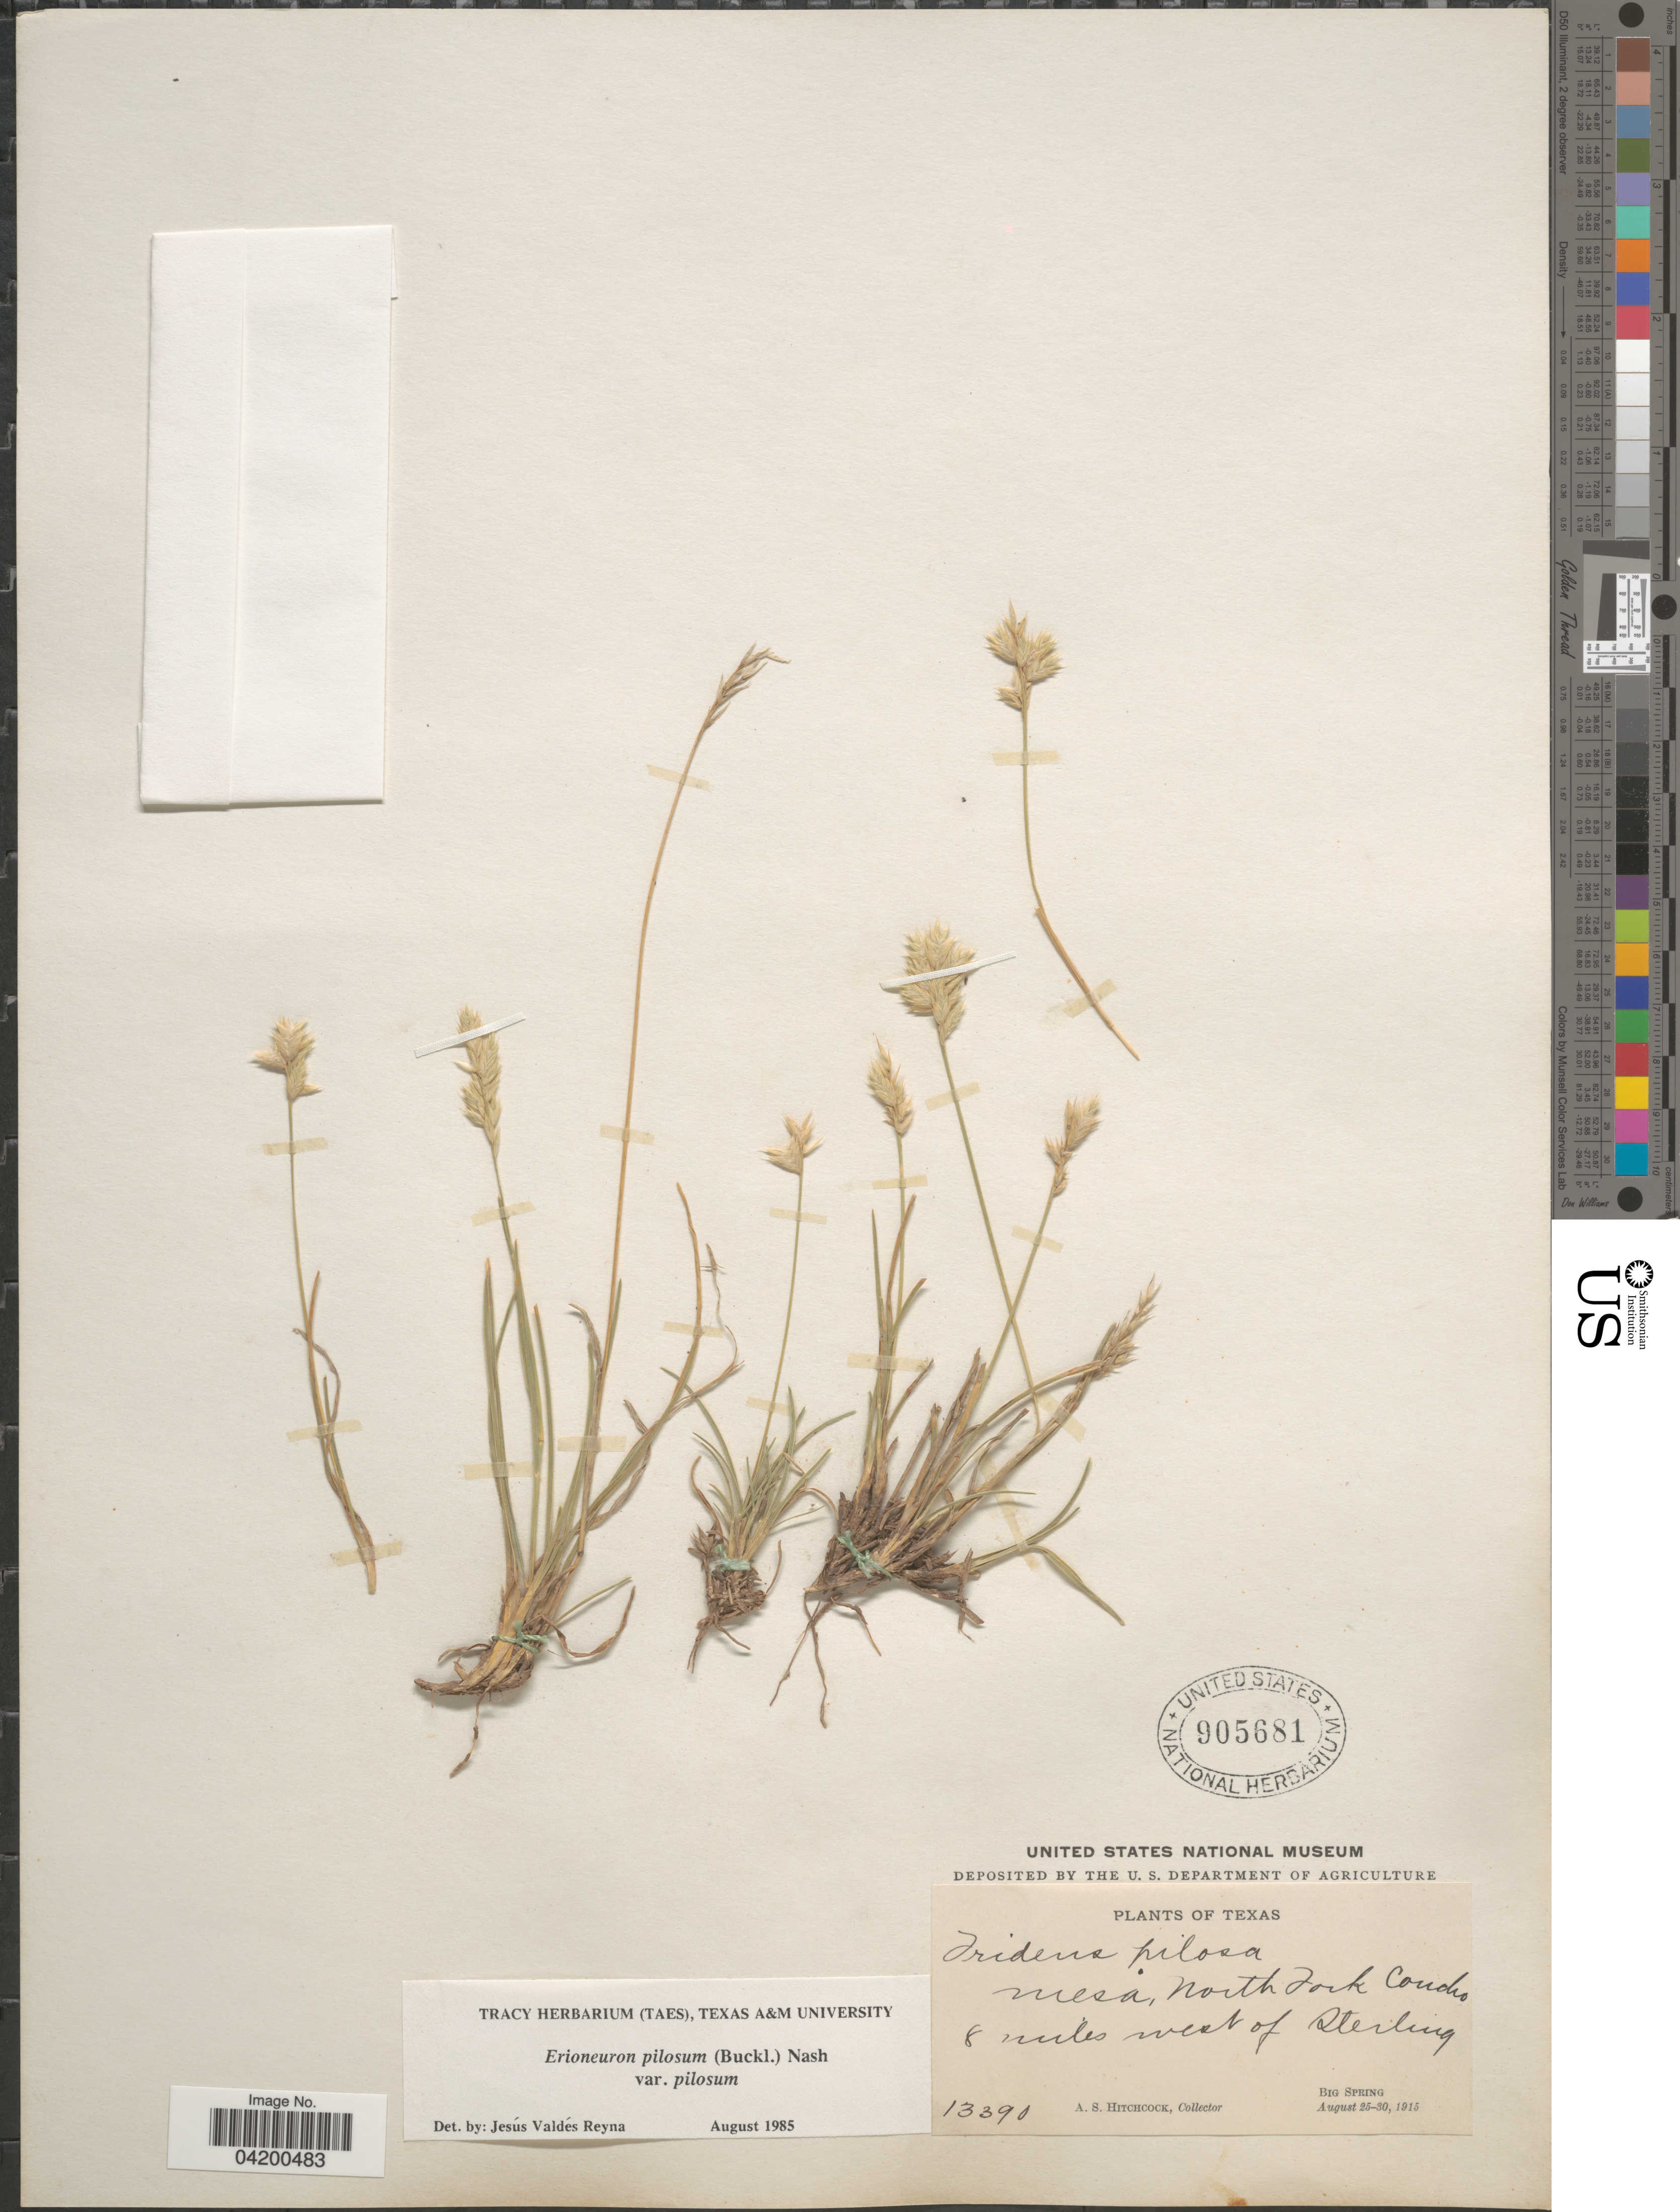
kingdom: Plantae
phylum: Tracheophyta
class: Liliopsida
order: Poales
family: Poaceae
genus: Erioneuron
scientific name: Erioneuron pilosum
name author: (Buckley) Nash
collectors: A. S. Hitchcock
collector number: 13390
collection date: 1915-08-25/1915-08-30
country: United States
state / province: Texas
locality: Mesa, North Fork Concho 8 miles west of Sterling. Big Spring.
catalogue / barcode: US 905681